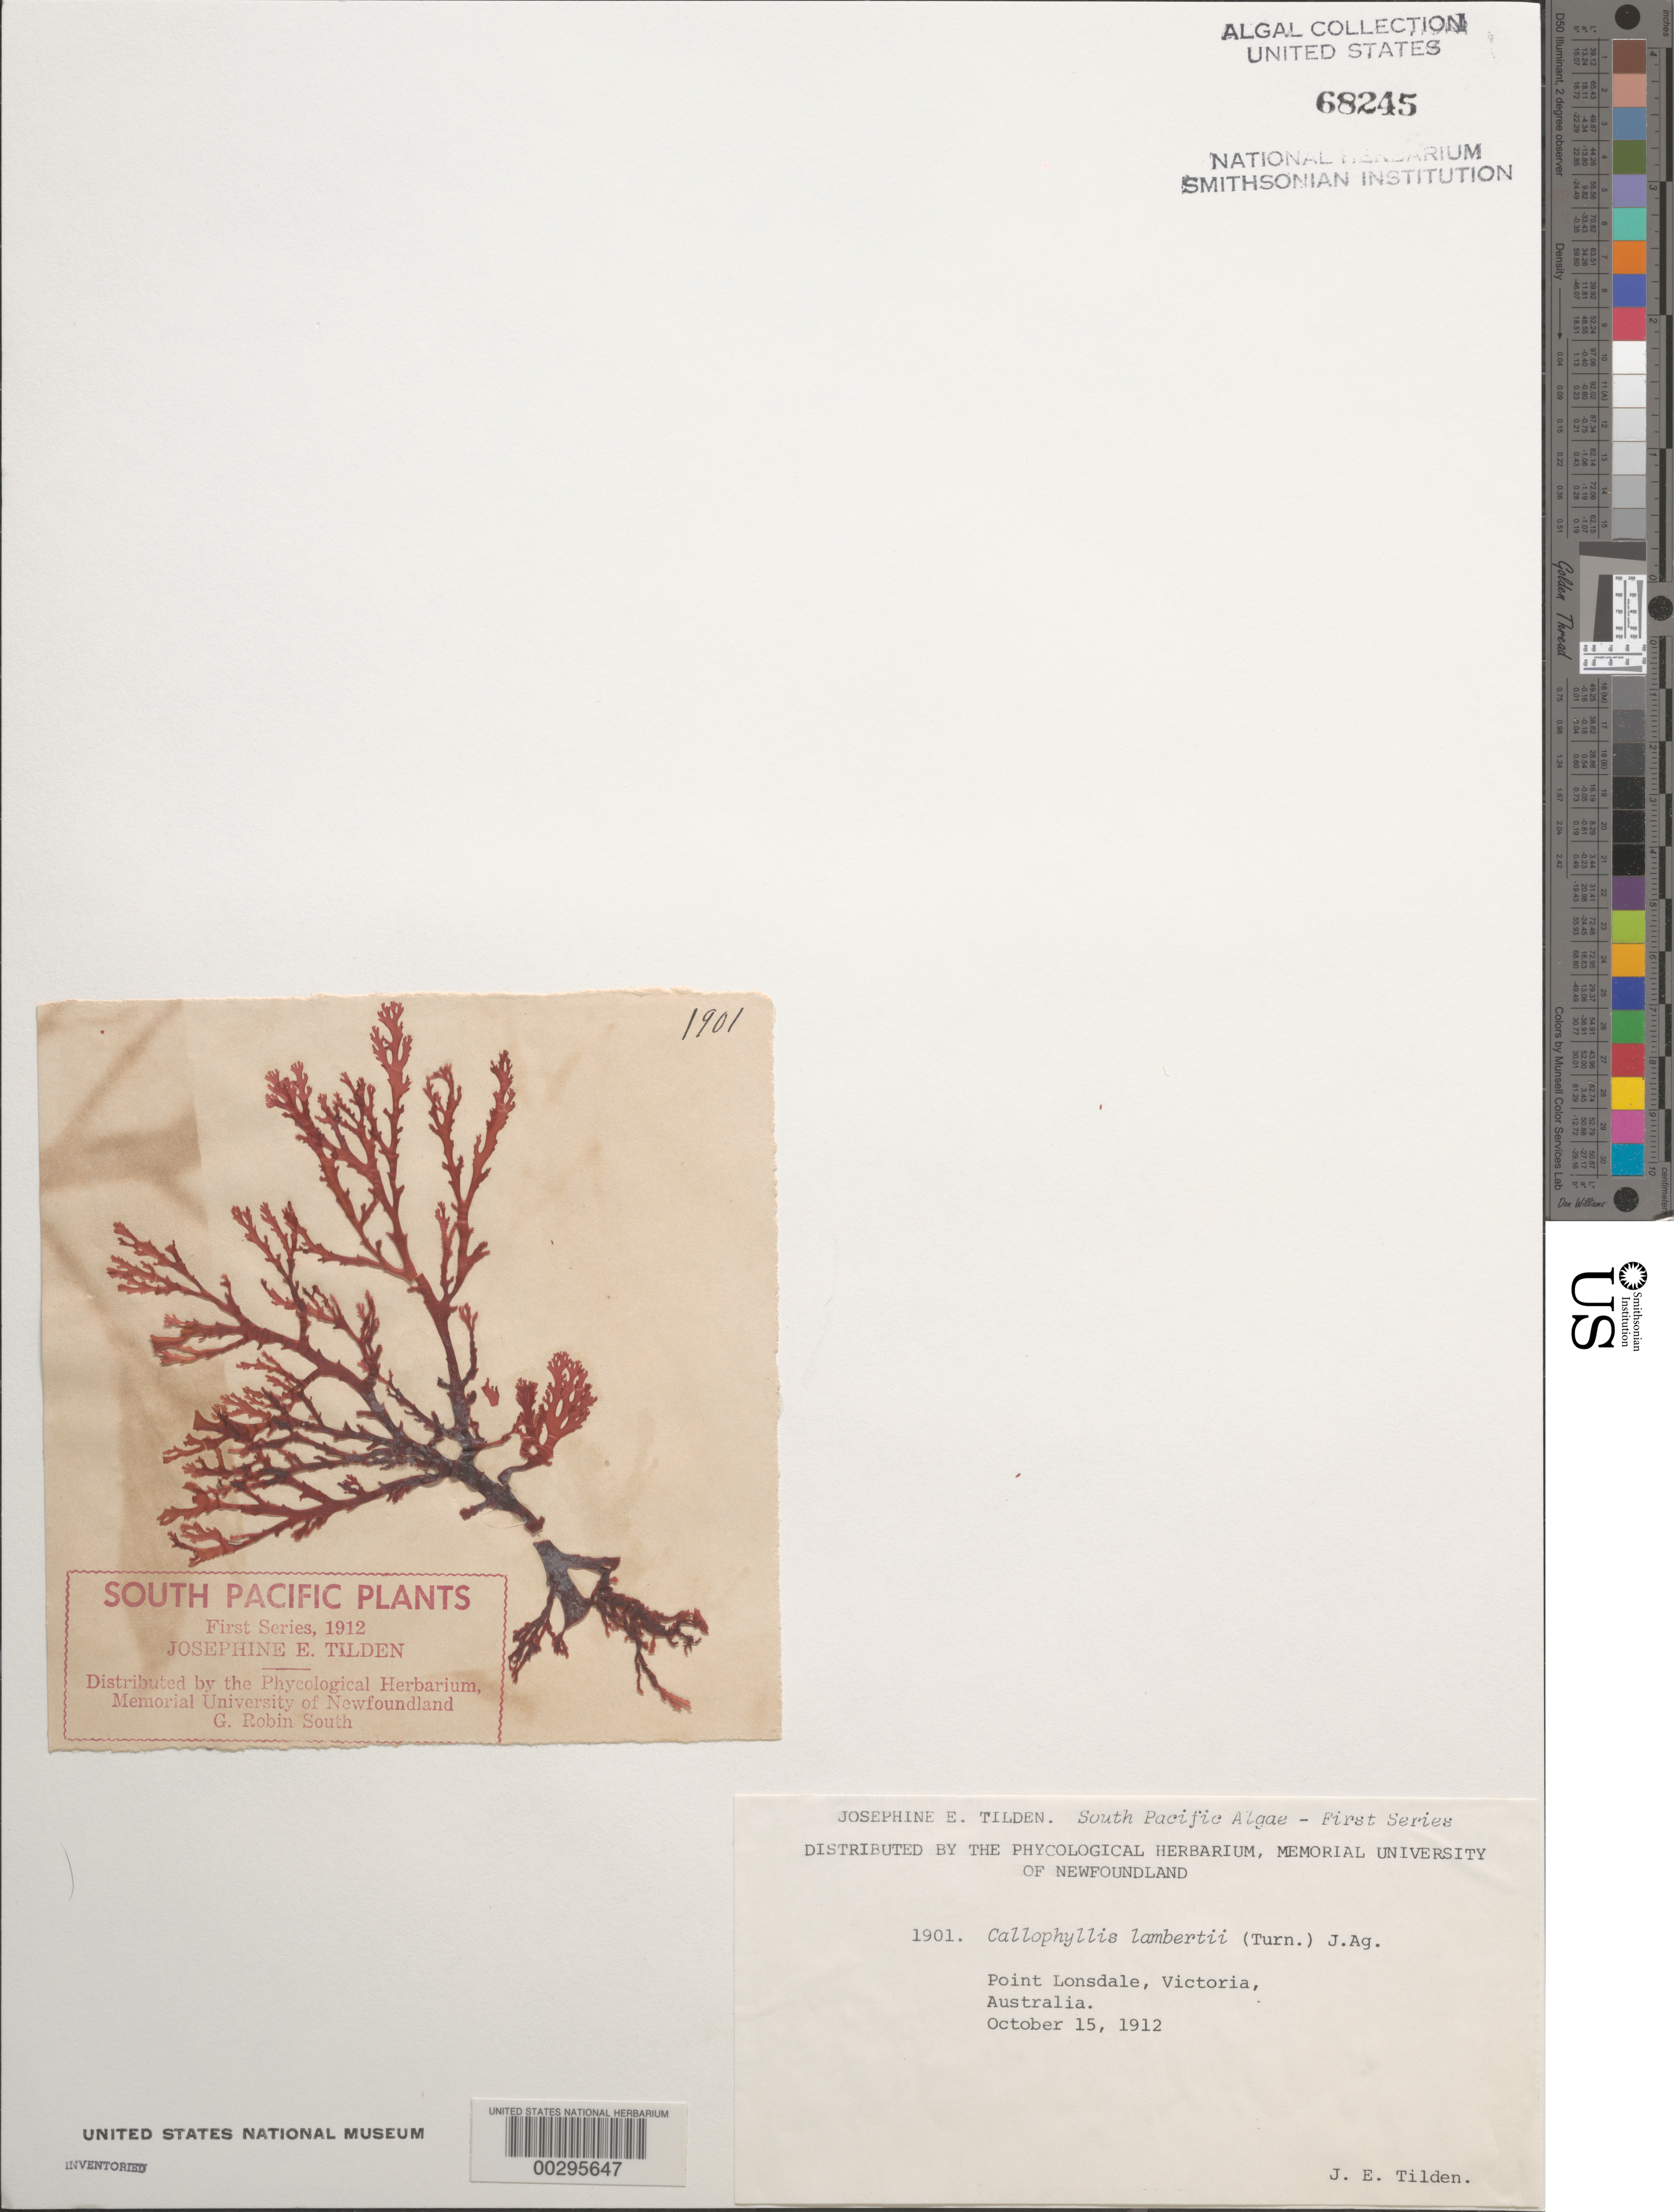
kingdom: Plantae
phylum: Rhodophyta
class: Florideophyceae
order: Gigartinales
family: Kallymeniaceae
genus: Callophyllis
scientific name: Callophyllis lambertii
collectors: J. E. Tilden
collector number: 1901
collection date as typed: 15 Oct 1912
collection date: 1912-10-15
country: Australia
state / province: Victoria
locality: Point lonsdale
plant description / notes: Tilden, South Pacific Plants, First Series, 1912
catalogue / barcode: US 68245